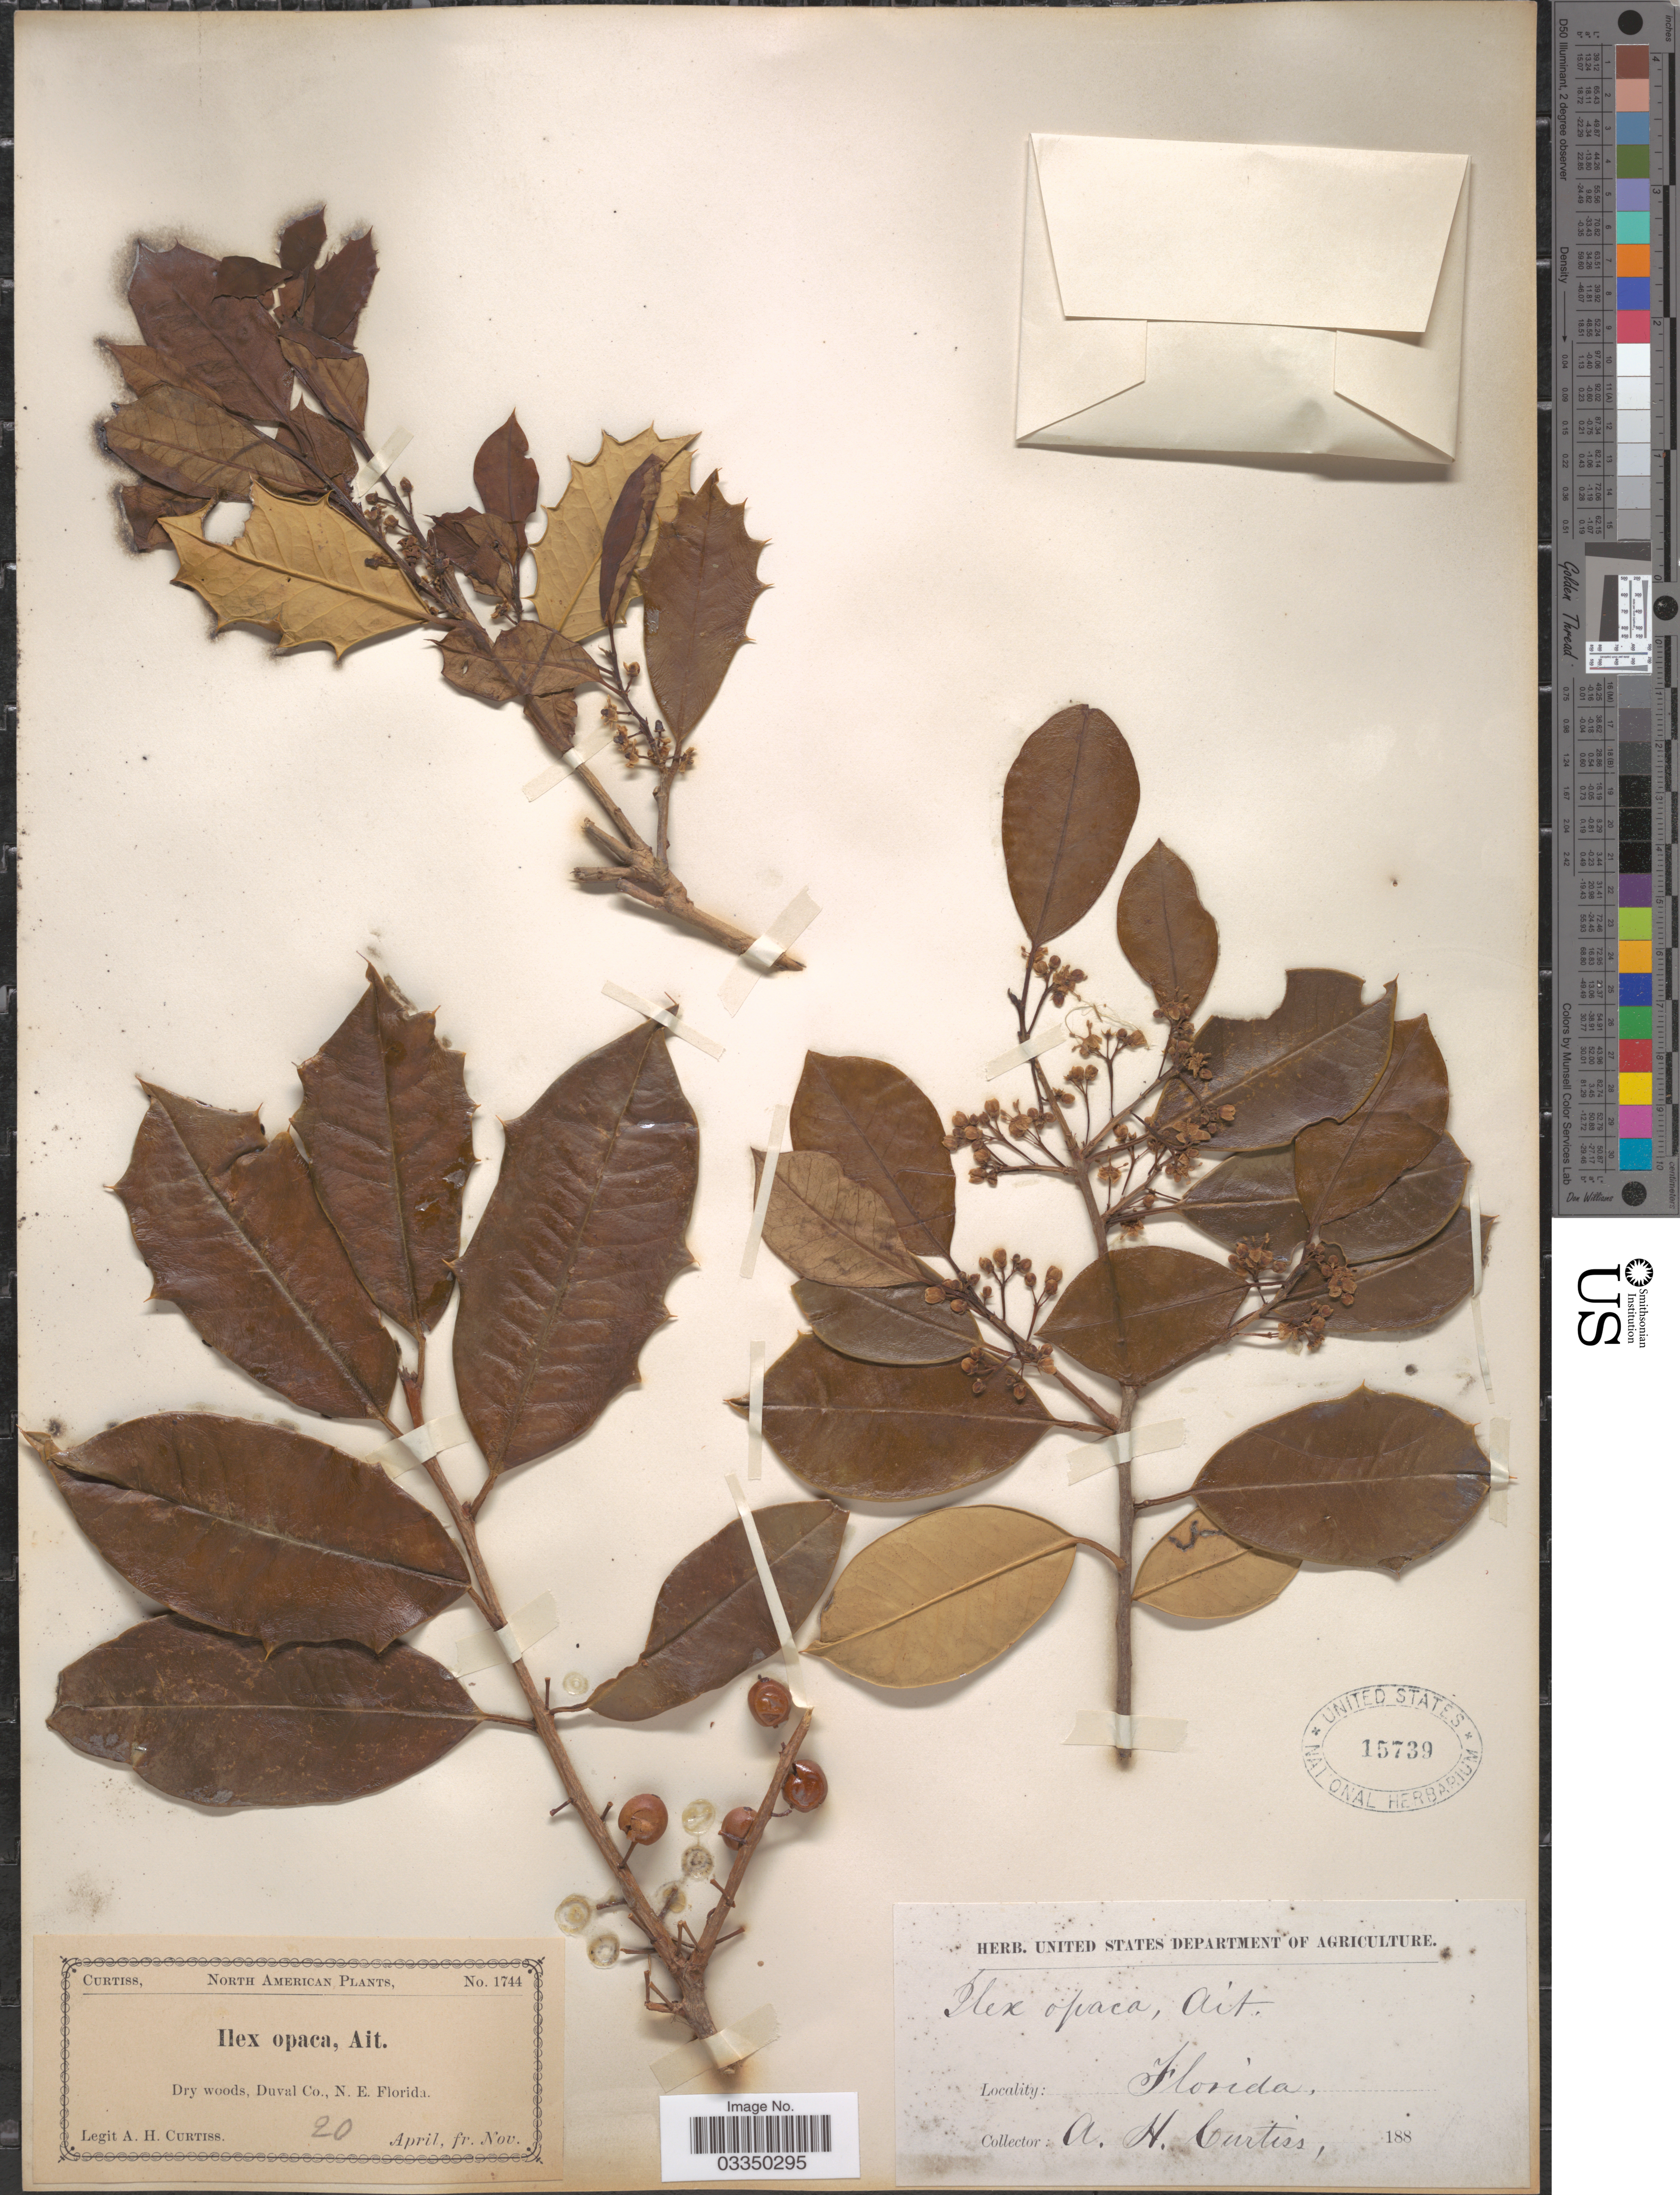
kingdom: Plantae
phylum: Tracheophyta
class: Magnoliopsida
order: Aquifoliales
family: Aquifoliaceae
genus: Ilex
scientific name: Ilex opaca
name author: Aiton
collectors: A. H. Curtiss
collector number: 1744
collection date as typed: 20 April - Nov.188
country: United States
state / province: Florida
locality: Duval Co., N. E. Florida.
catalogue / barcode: US 15739